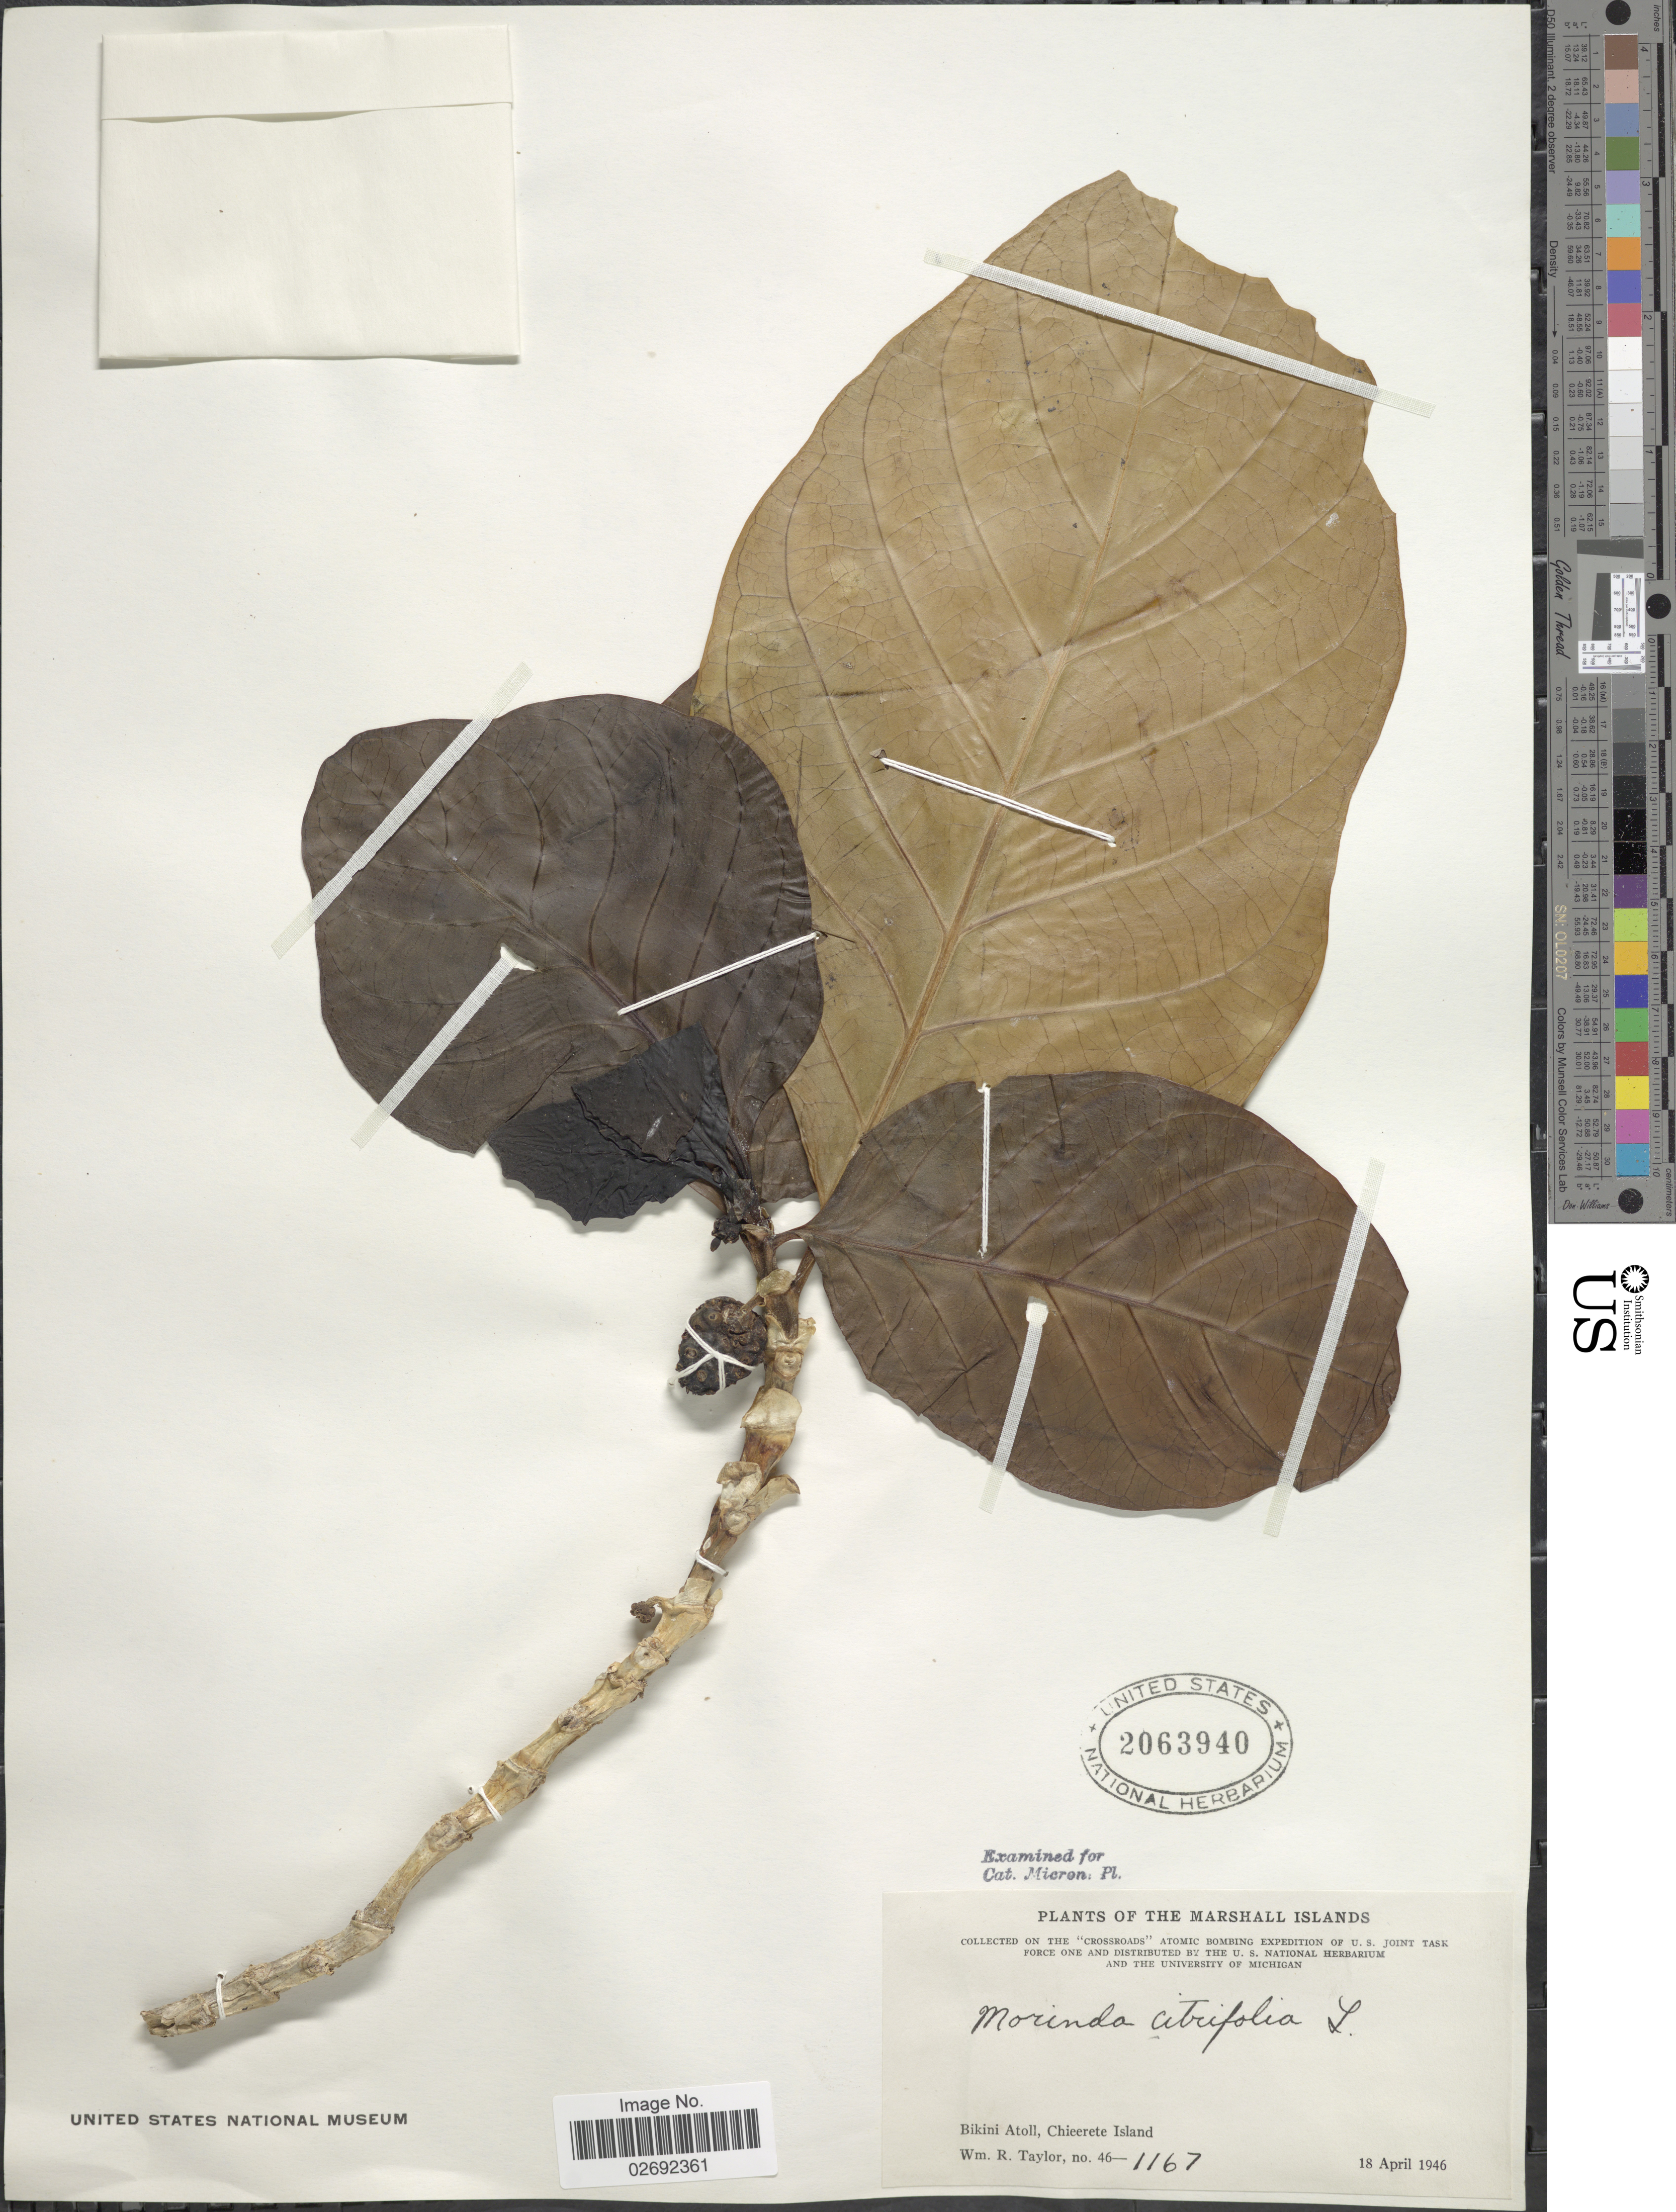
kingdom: Plantae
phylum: Tracheophyta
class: Magnoliopsida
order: Gentianales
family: Rubiaceae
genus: Morinda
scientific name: Morinda citrifolia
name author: L.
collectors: W. R. Taylor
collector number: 46-1167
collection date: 1946-04-18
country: Marshall Islands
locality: Bikini Atoll, Chieerete Island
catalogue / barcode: US 2063940